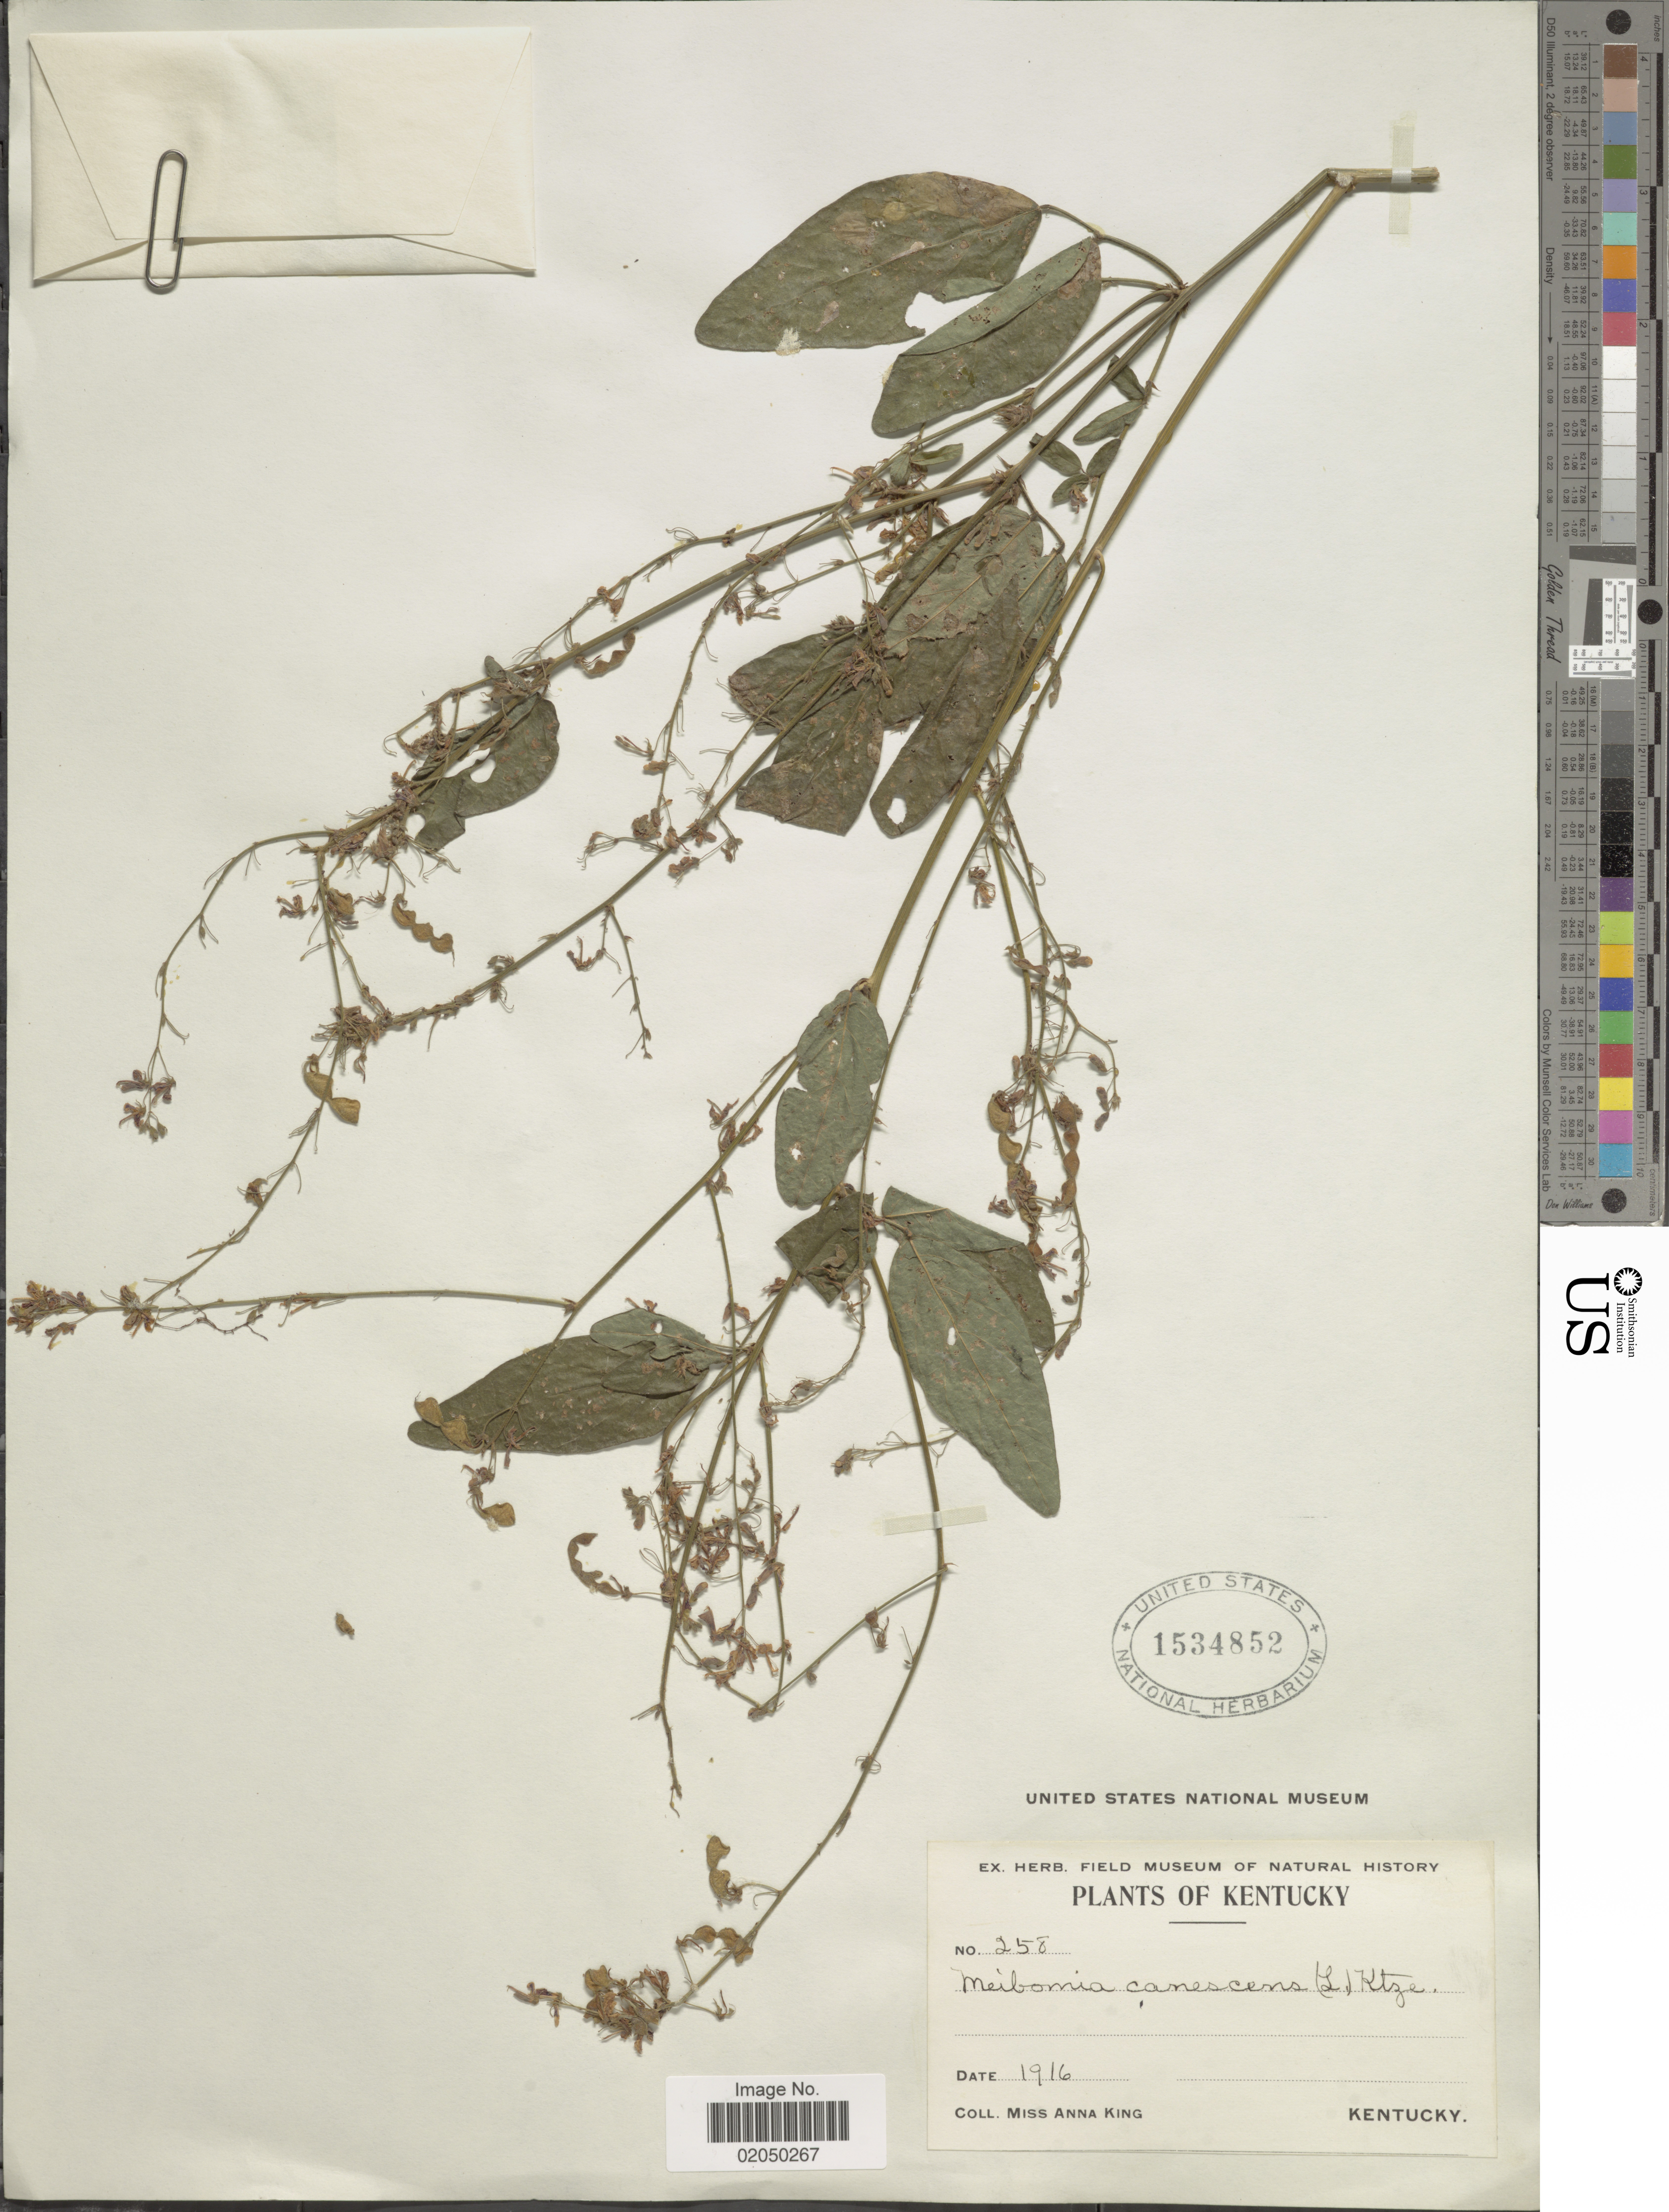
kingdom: Plantae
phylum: Tracheophyta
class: Magnoliopsida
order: Fabales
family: Fabaceae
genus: Desmodium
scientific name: Desmodium canescens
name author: (L.) DC.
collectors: A. King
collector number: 258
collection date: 1916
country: United States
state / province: Kentucky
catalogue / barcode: US 1534852